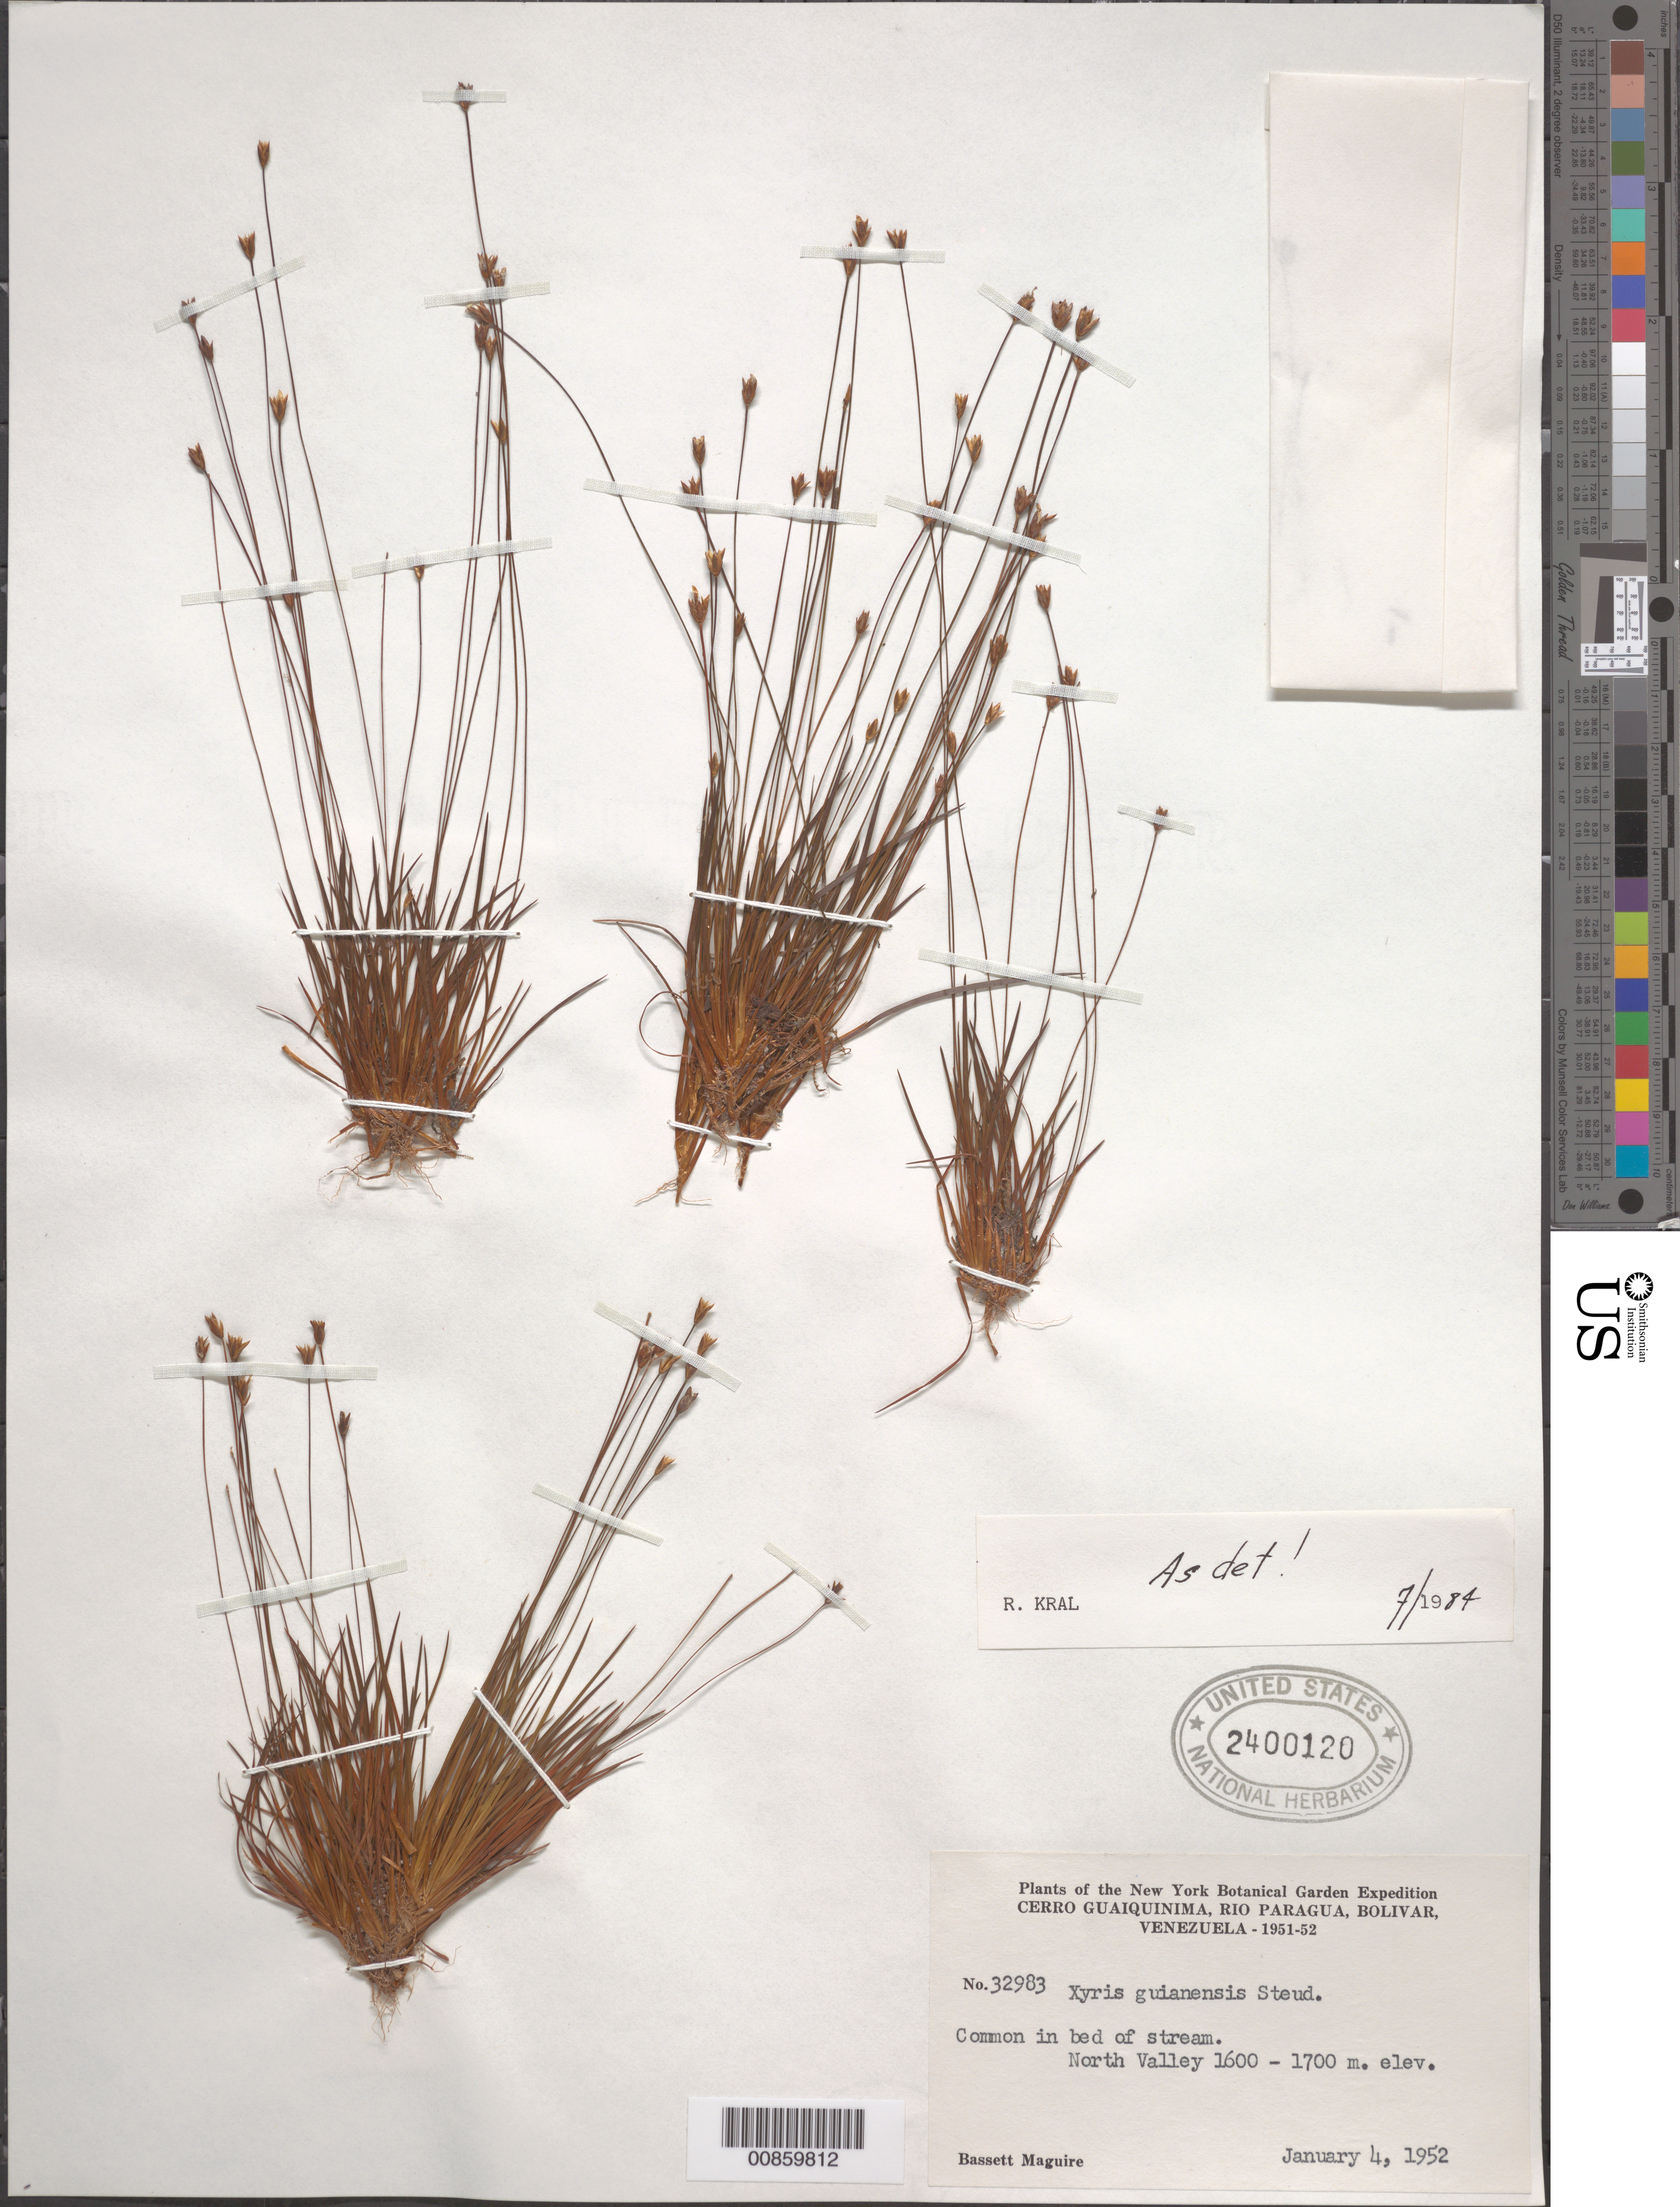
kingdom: Plantae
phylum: Tracheophyta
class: Liliopsida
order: Poales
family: Xyridaceae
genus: Xyris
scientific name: Xyris guianensis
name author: Steud.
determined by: Kral, Robert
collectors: B. Maguire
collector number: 32983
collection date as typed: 4-Jan-52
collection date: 1952-01-04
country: Venezuela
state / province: Bolívar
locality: Cerro Guaiquinima, Río Paragua, "North Valley"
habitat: In stream bed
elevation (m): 1600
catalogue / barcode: US 2400120